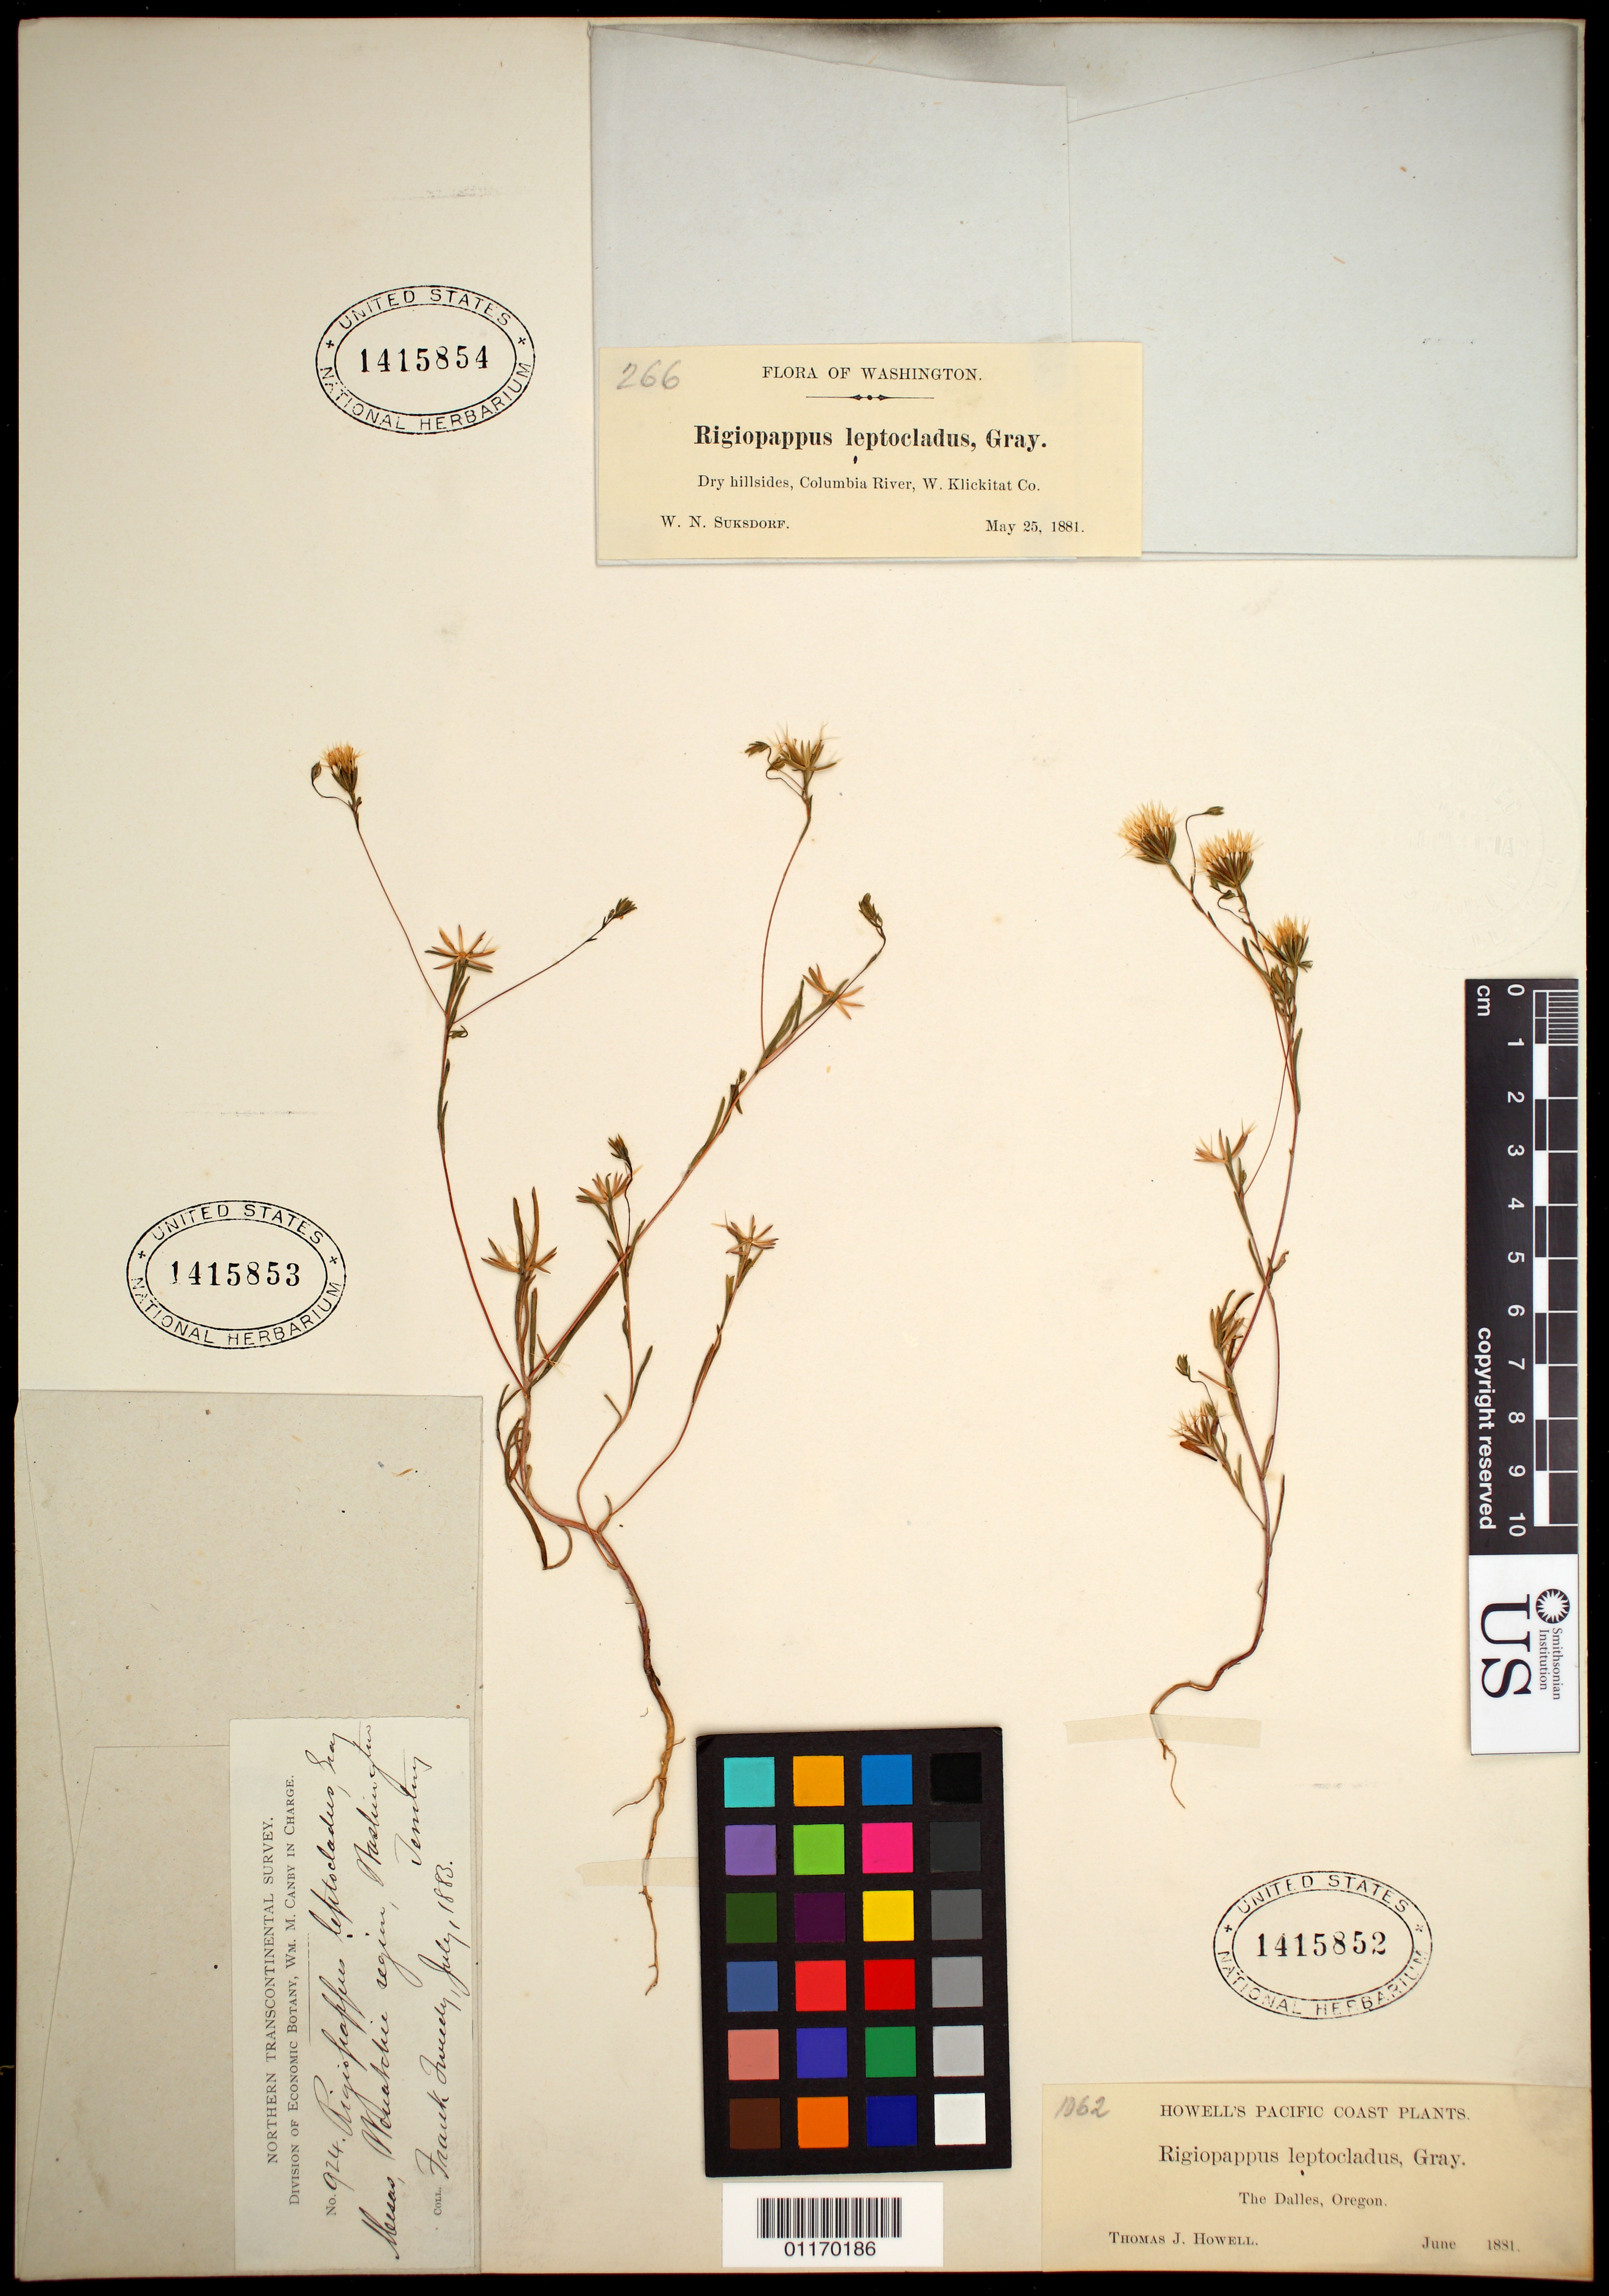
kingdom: Plantae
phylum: Tracheophyta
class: Magnoliopsida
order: Asterales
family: Asteraceae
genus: Rigiopappus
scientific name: Rigiopappus leptocladus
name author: A. Gray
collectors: F. Tweedy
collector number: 924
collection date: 1883-07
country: United States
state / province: Washington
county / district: Chelan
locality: [...] Wenatchee Region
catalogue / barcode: US 1415853